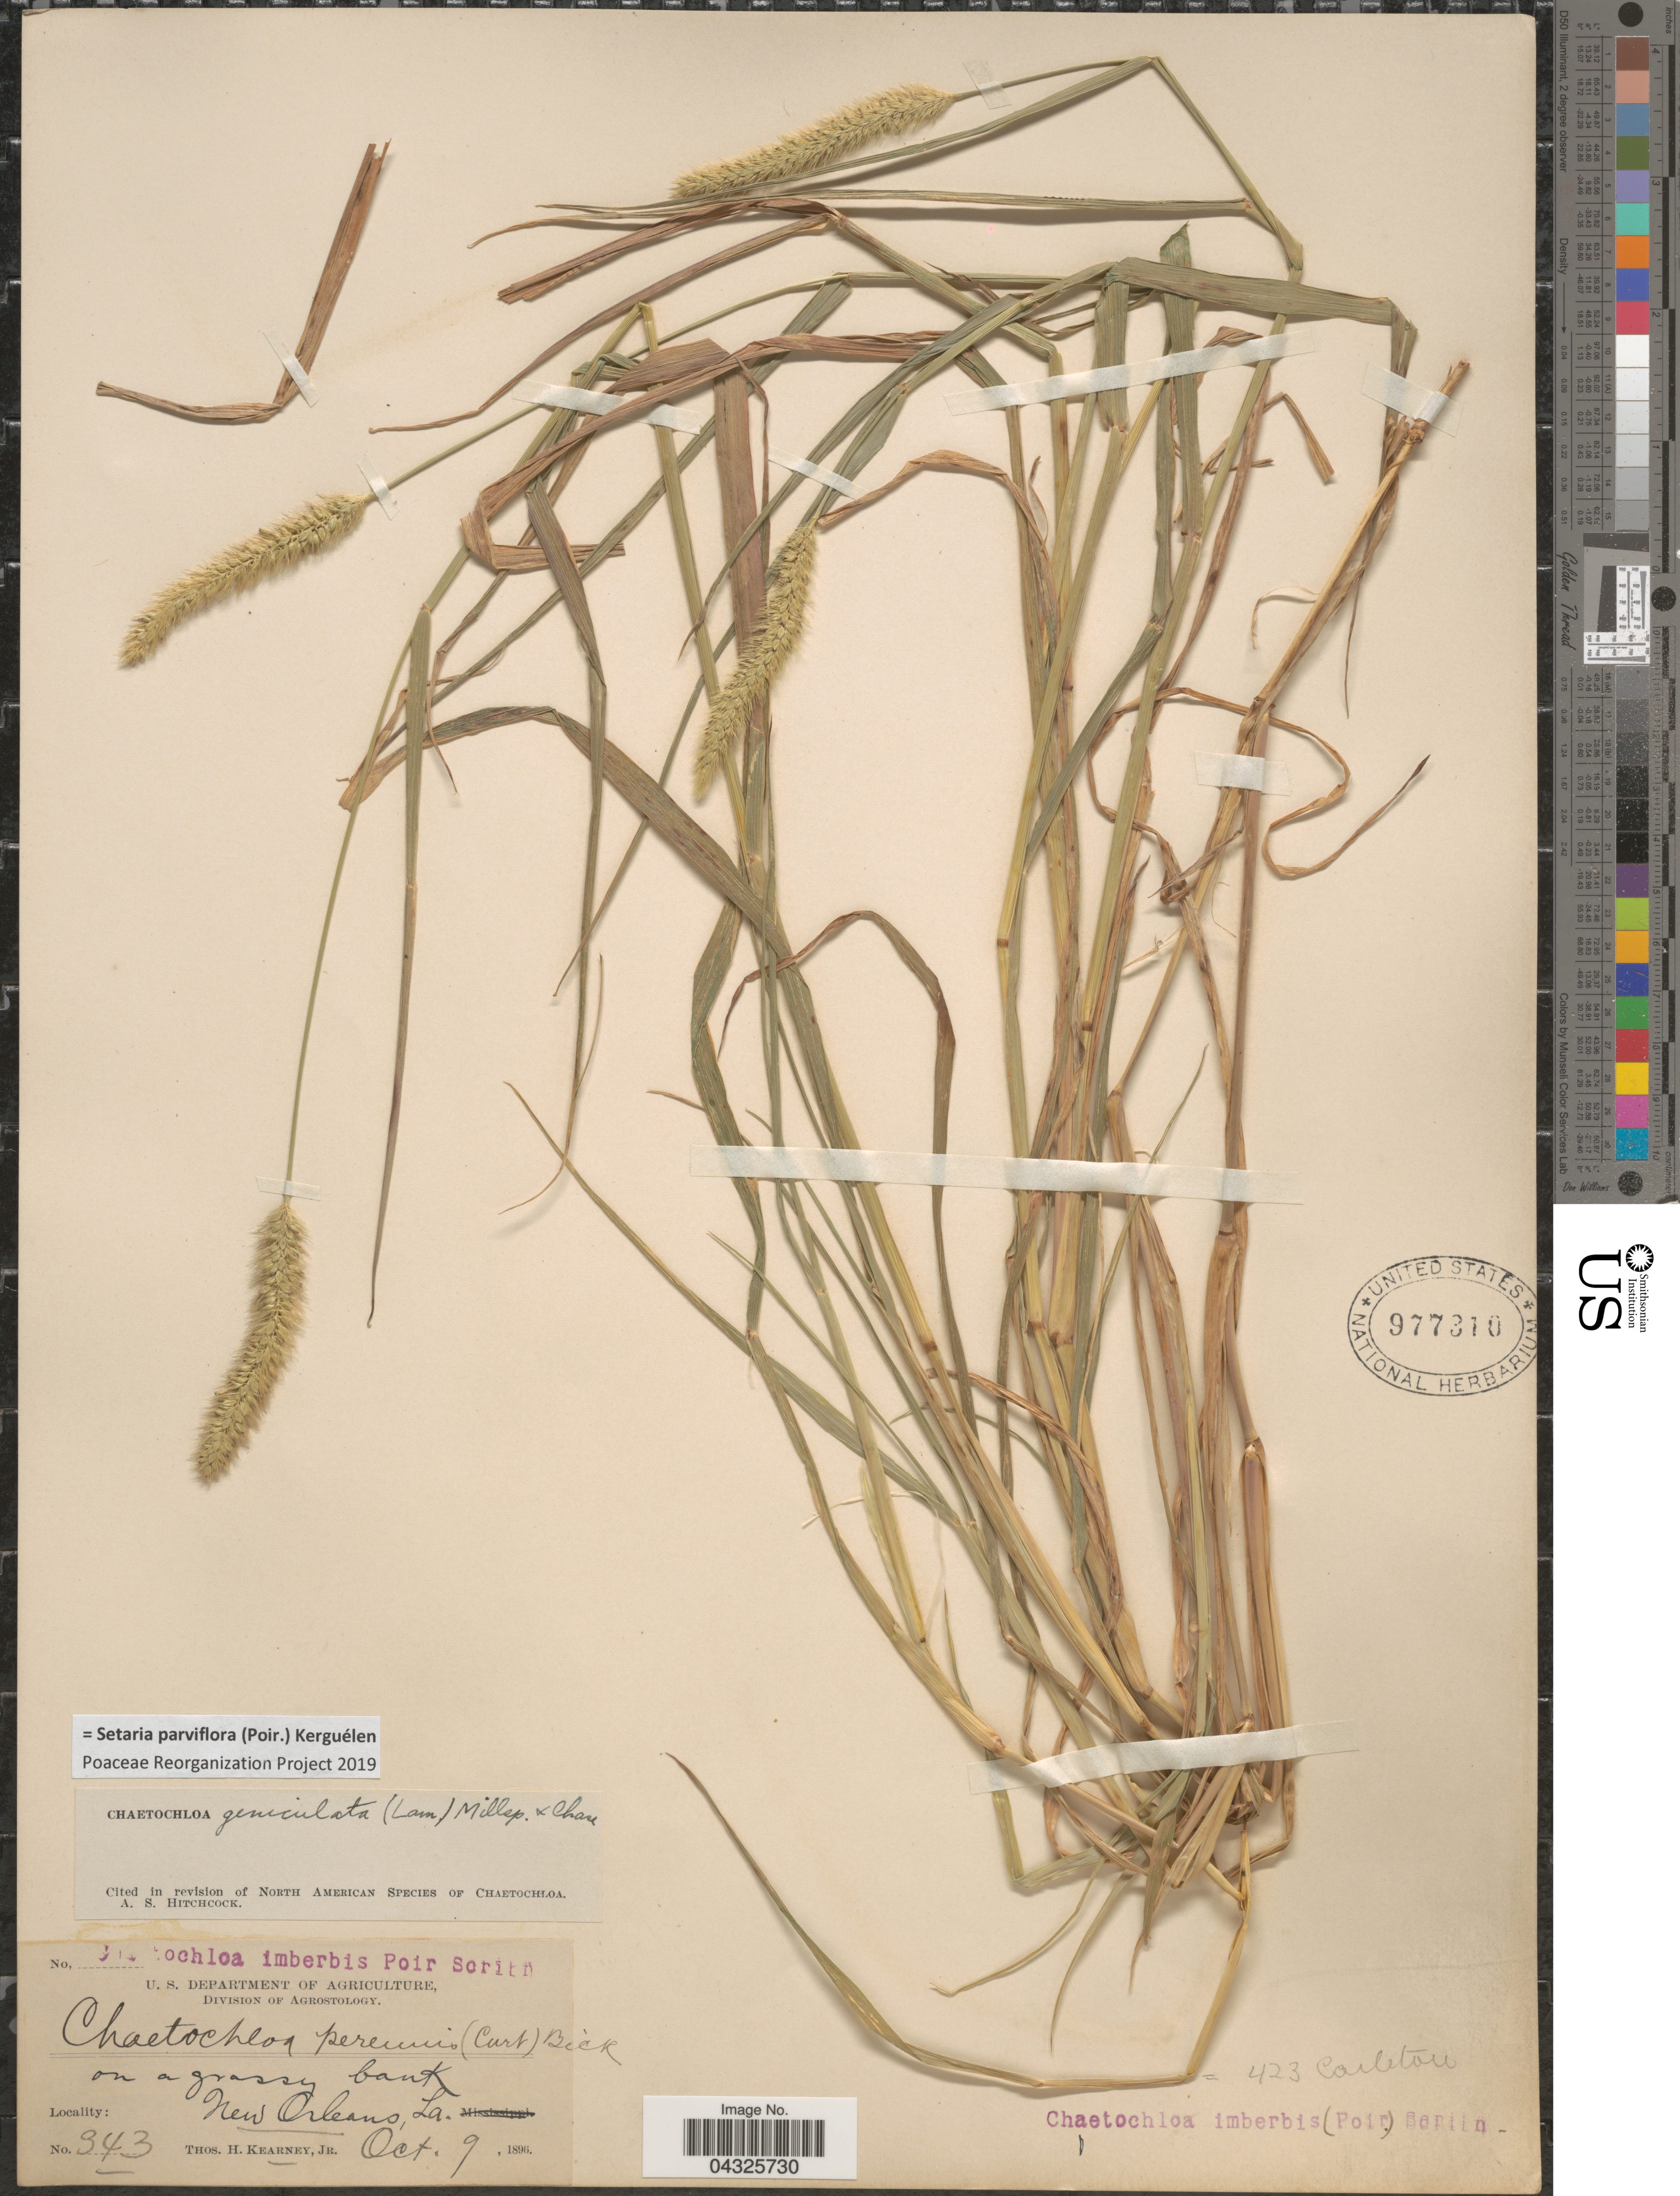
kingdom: Plantae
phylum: Tracheophyta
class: Liliopsida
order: Poales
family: Poaceae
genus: Setaria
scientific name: Setaria parviflora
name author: (Poir.) Kerguélen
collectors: T. H. Kearney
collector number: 343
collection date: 1896-10-09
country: United States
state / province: Louisiana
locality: New Orleans.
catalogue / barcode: US 977310